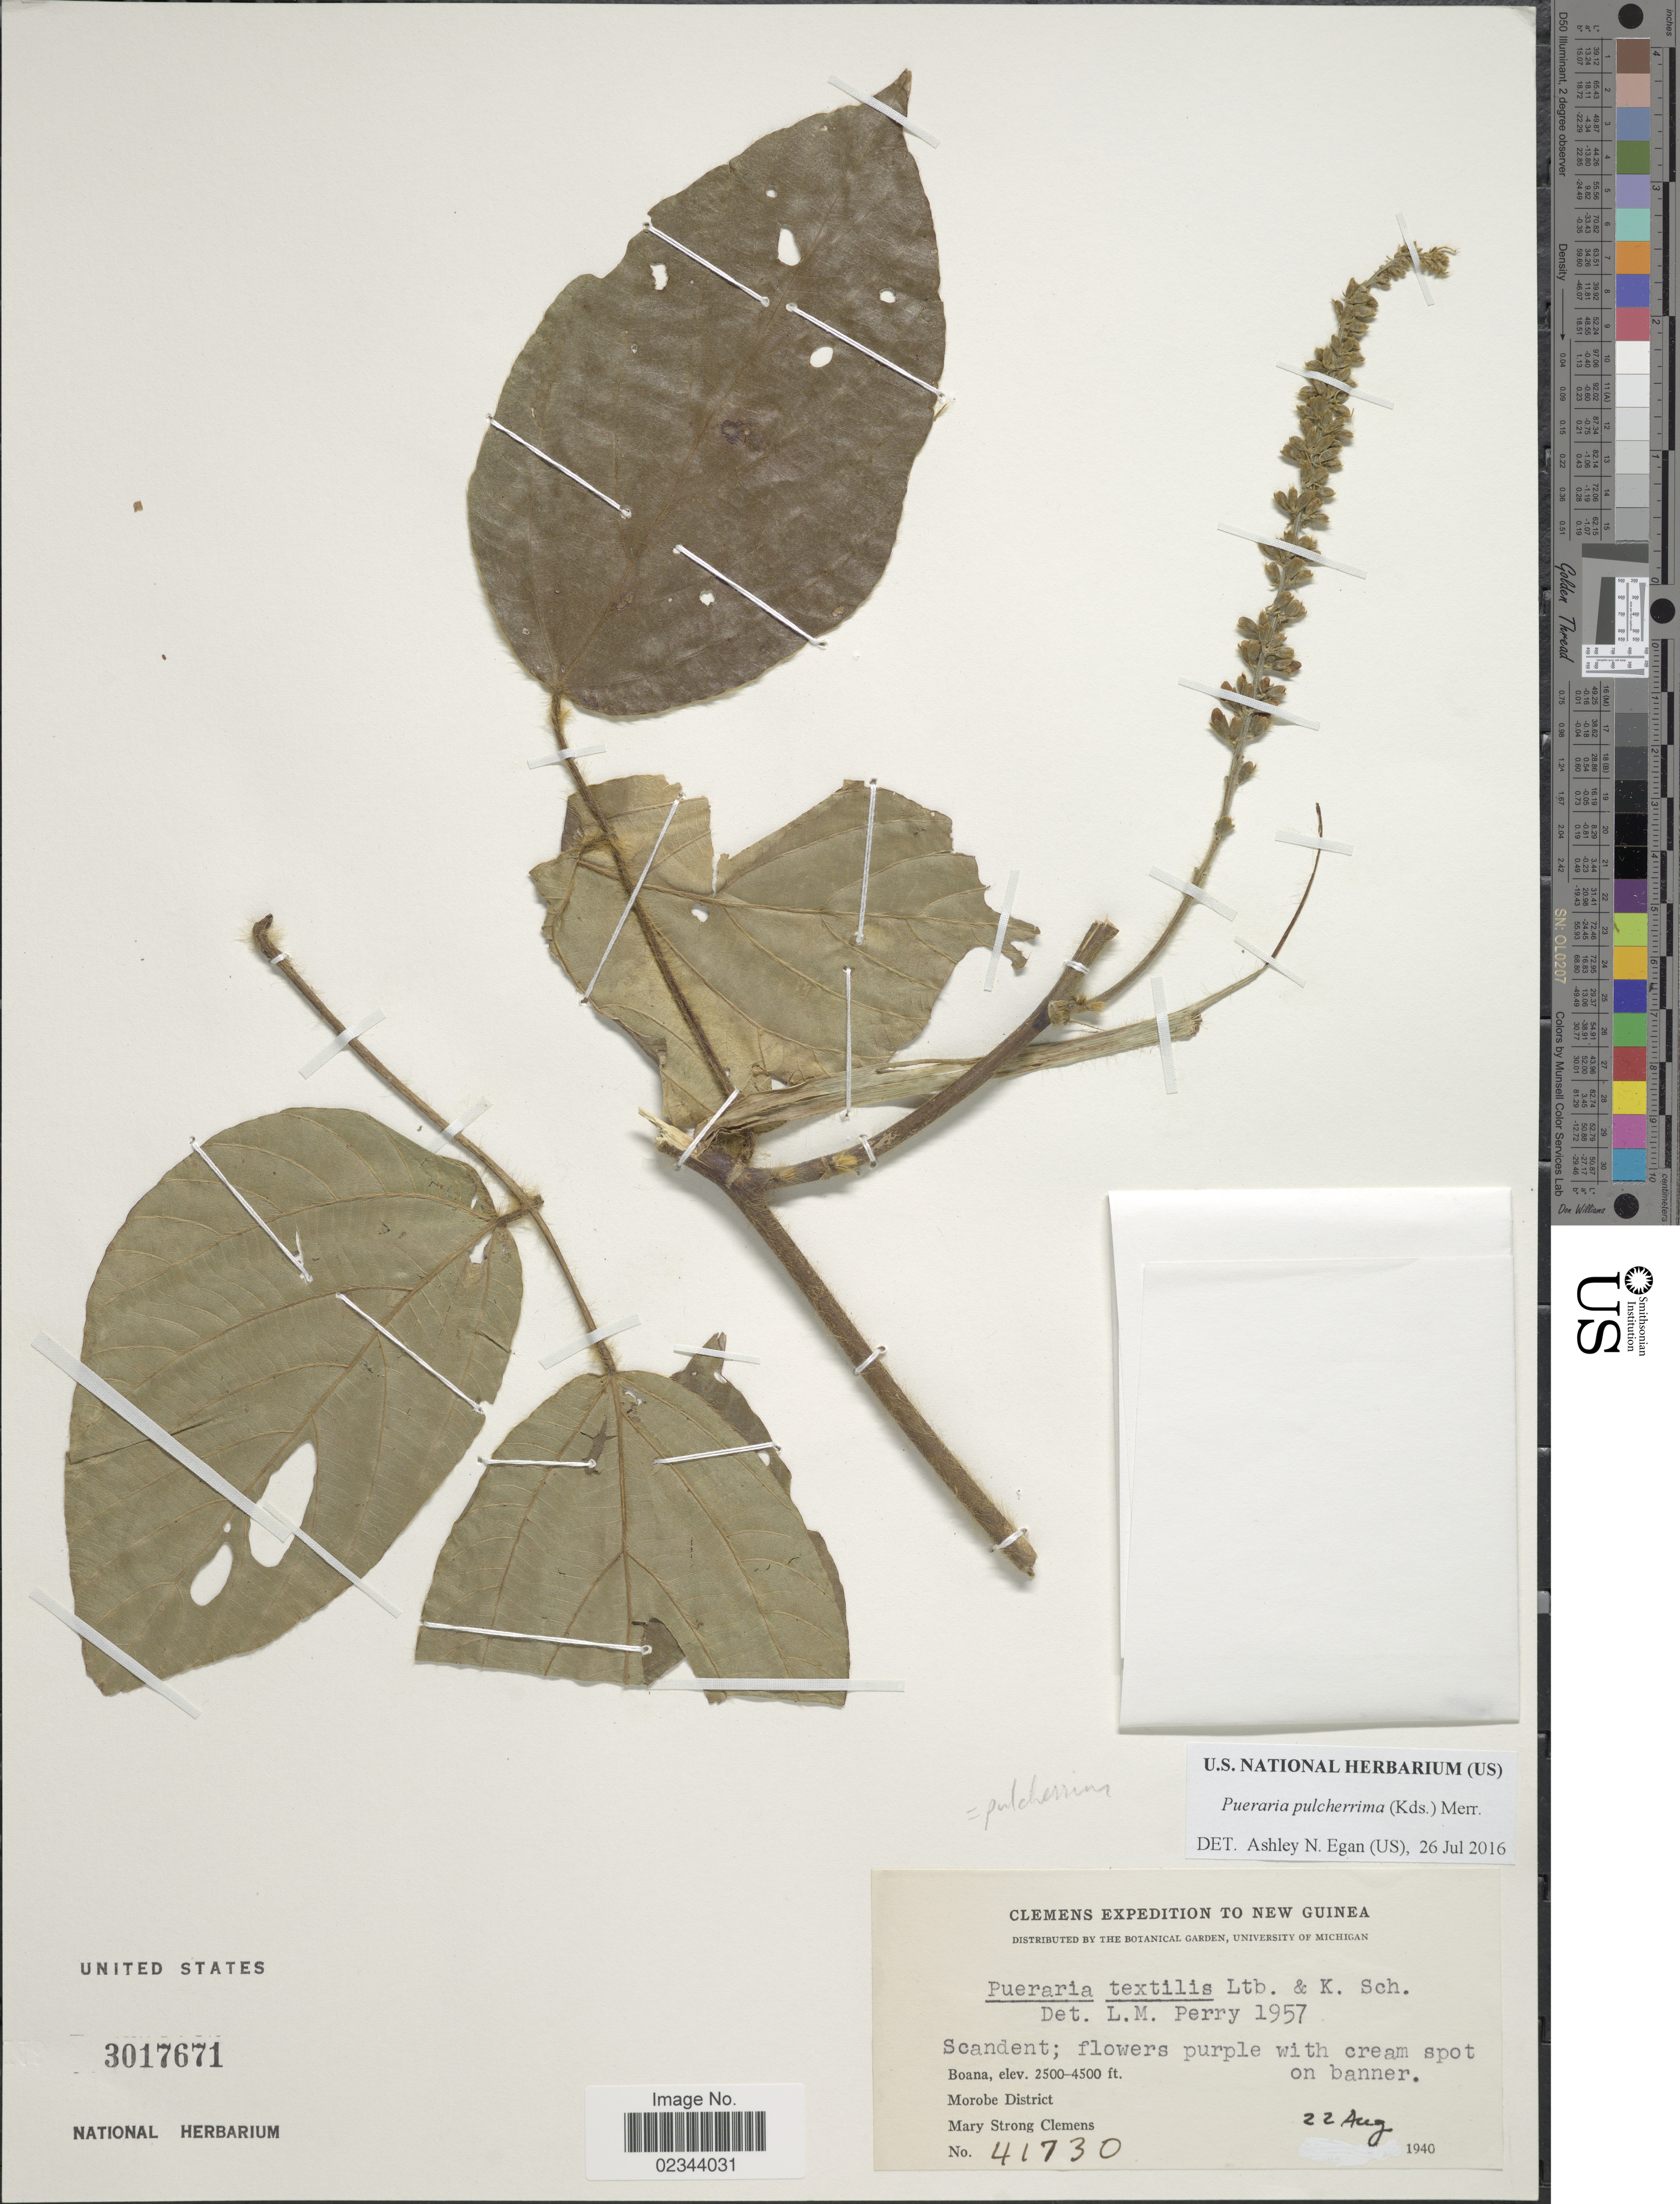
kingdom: Plantae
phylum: Tracheophyta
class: Magnoliopsida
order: Fabales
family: Fabaceae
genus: Pueraria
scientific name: Pueraria pulcherrima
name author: (Koord.) Koord.-Schum.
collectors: M. S. Clemens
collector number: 41730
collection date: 1940-08-22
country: Papua New Guinea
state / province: Morobe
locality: New Guinea. Boana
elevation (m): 762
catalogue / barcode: US 3017671